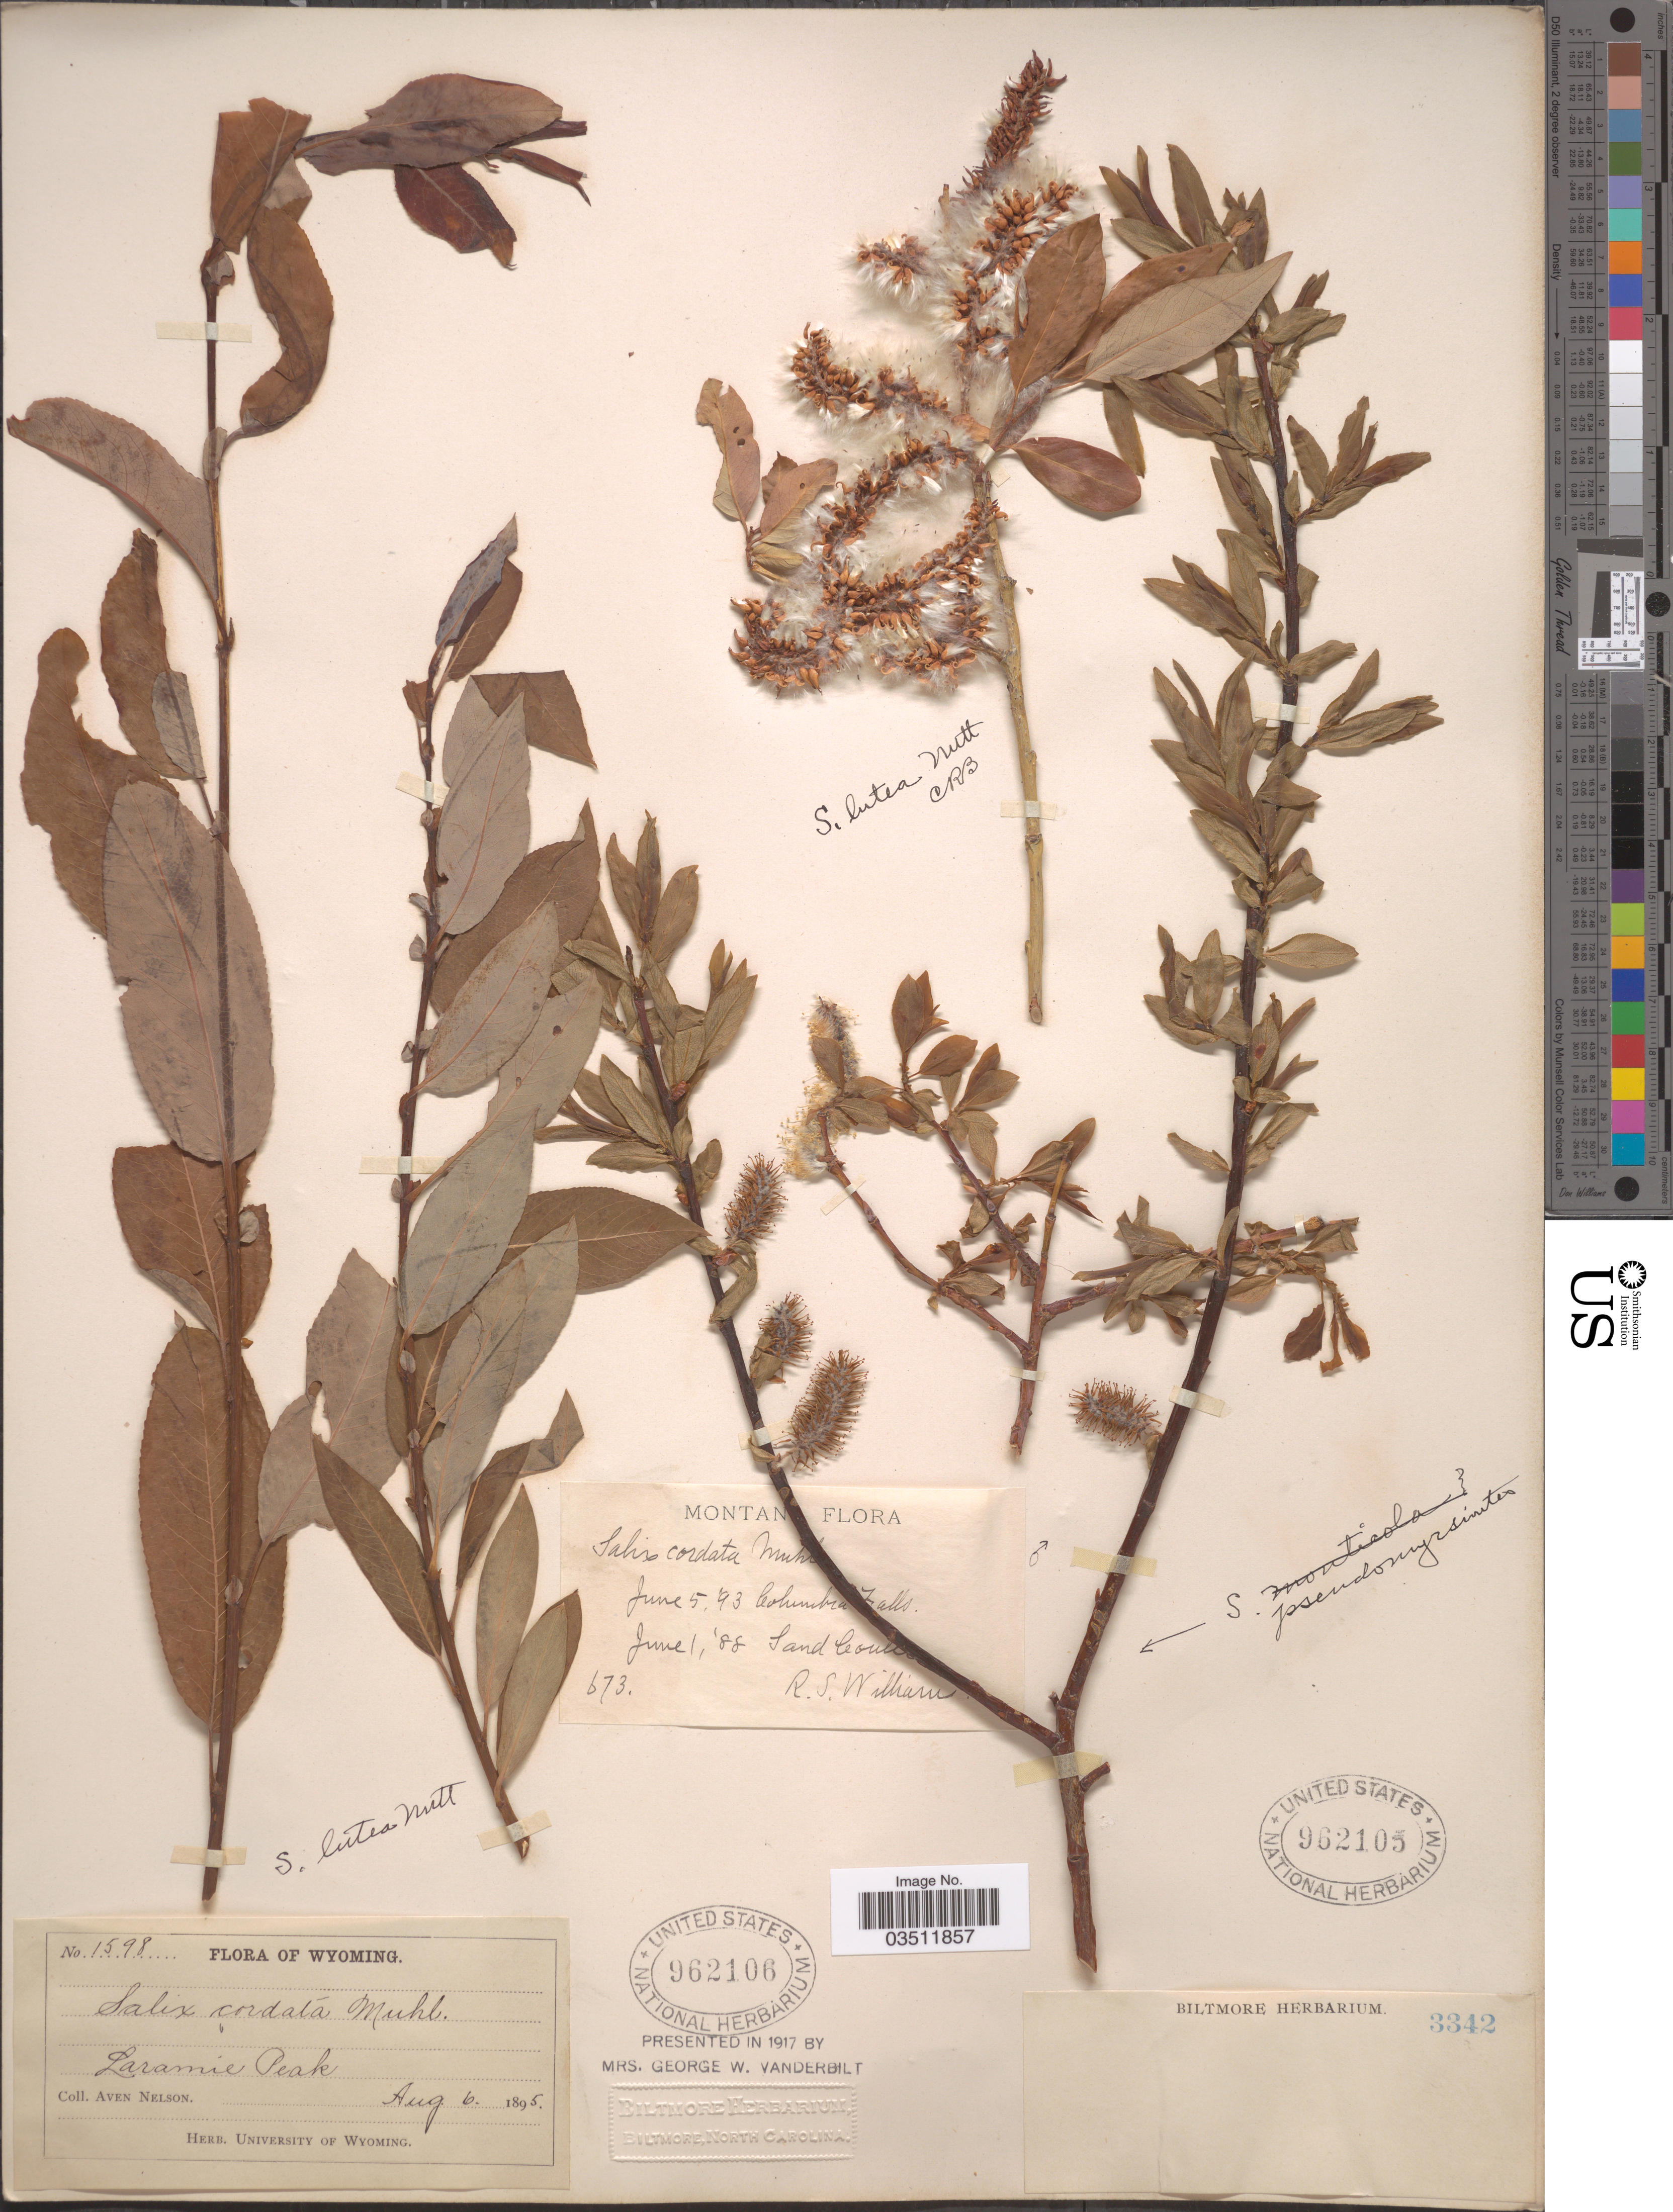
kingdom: Plantae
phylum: Tracheophyta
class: Magnoliopsida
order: Malpighiales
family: Salicaceae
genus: Salix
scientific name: Salix lutea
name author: Nutt.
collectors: A. Nelson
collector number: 1598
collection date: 1895-08-06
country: United States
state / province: Wyoming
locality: Laramie Peak.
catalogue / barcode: US 962106-2